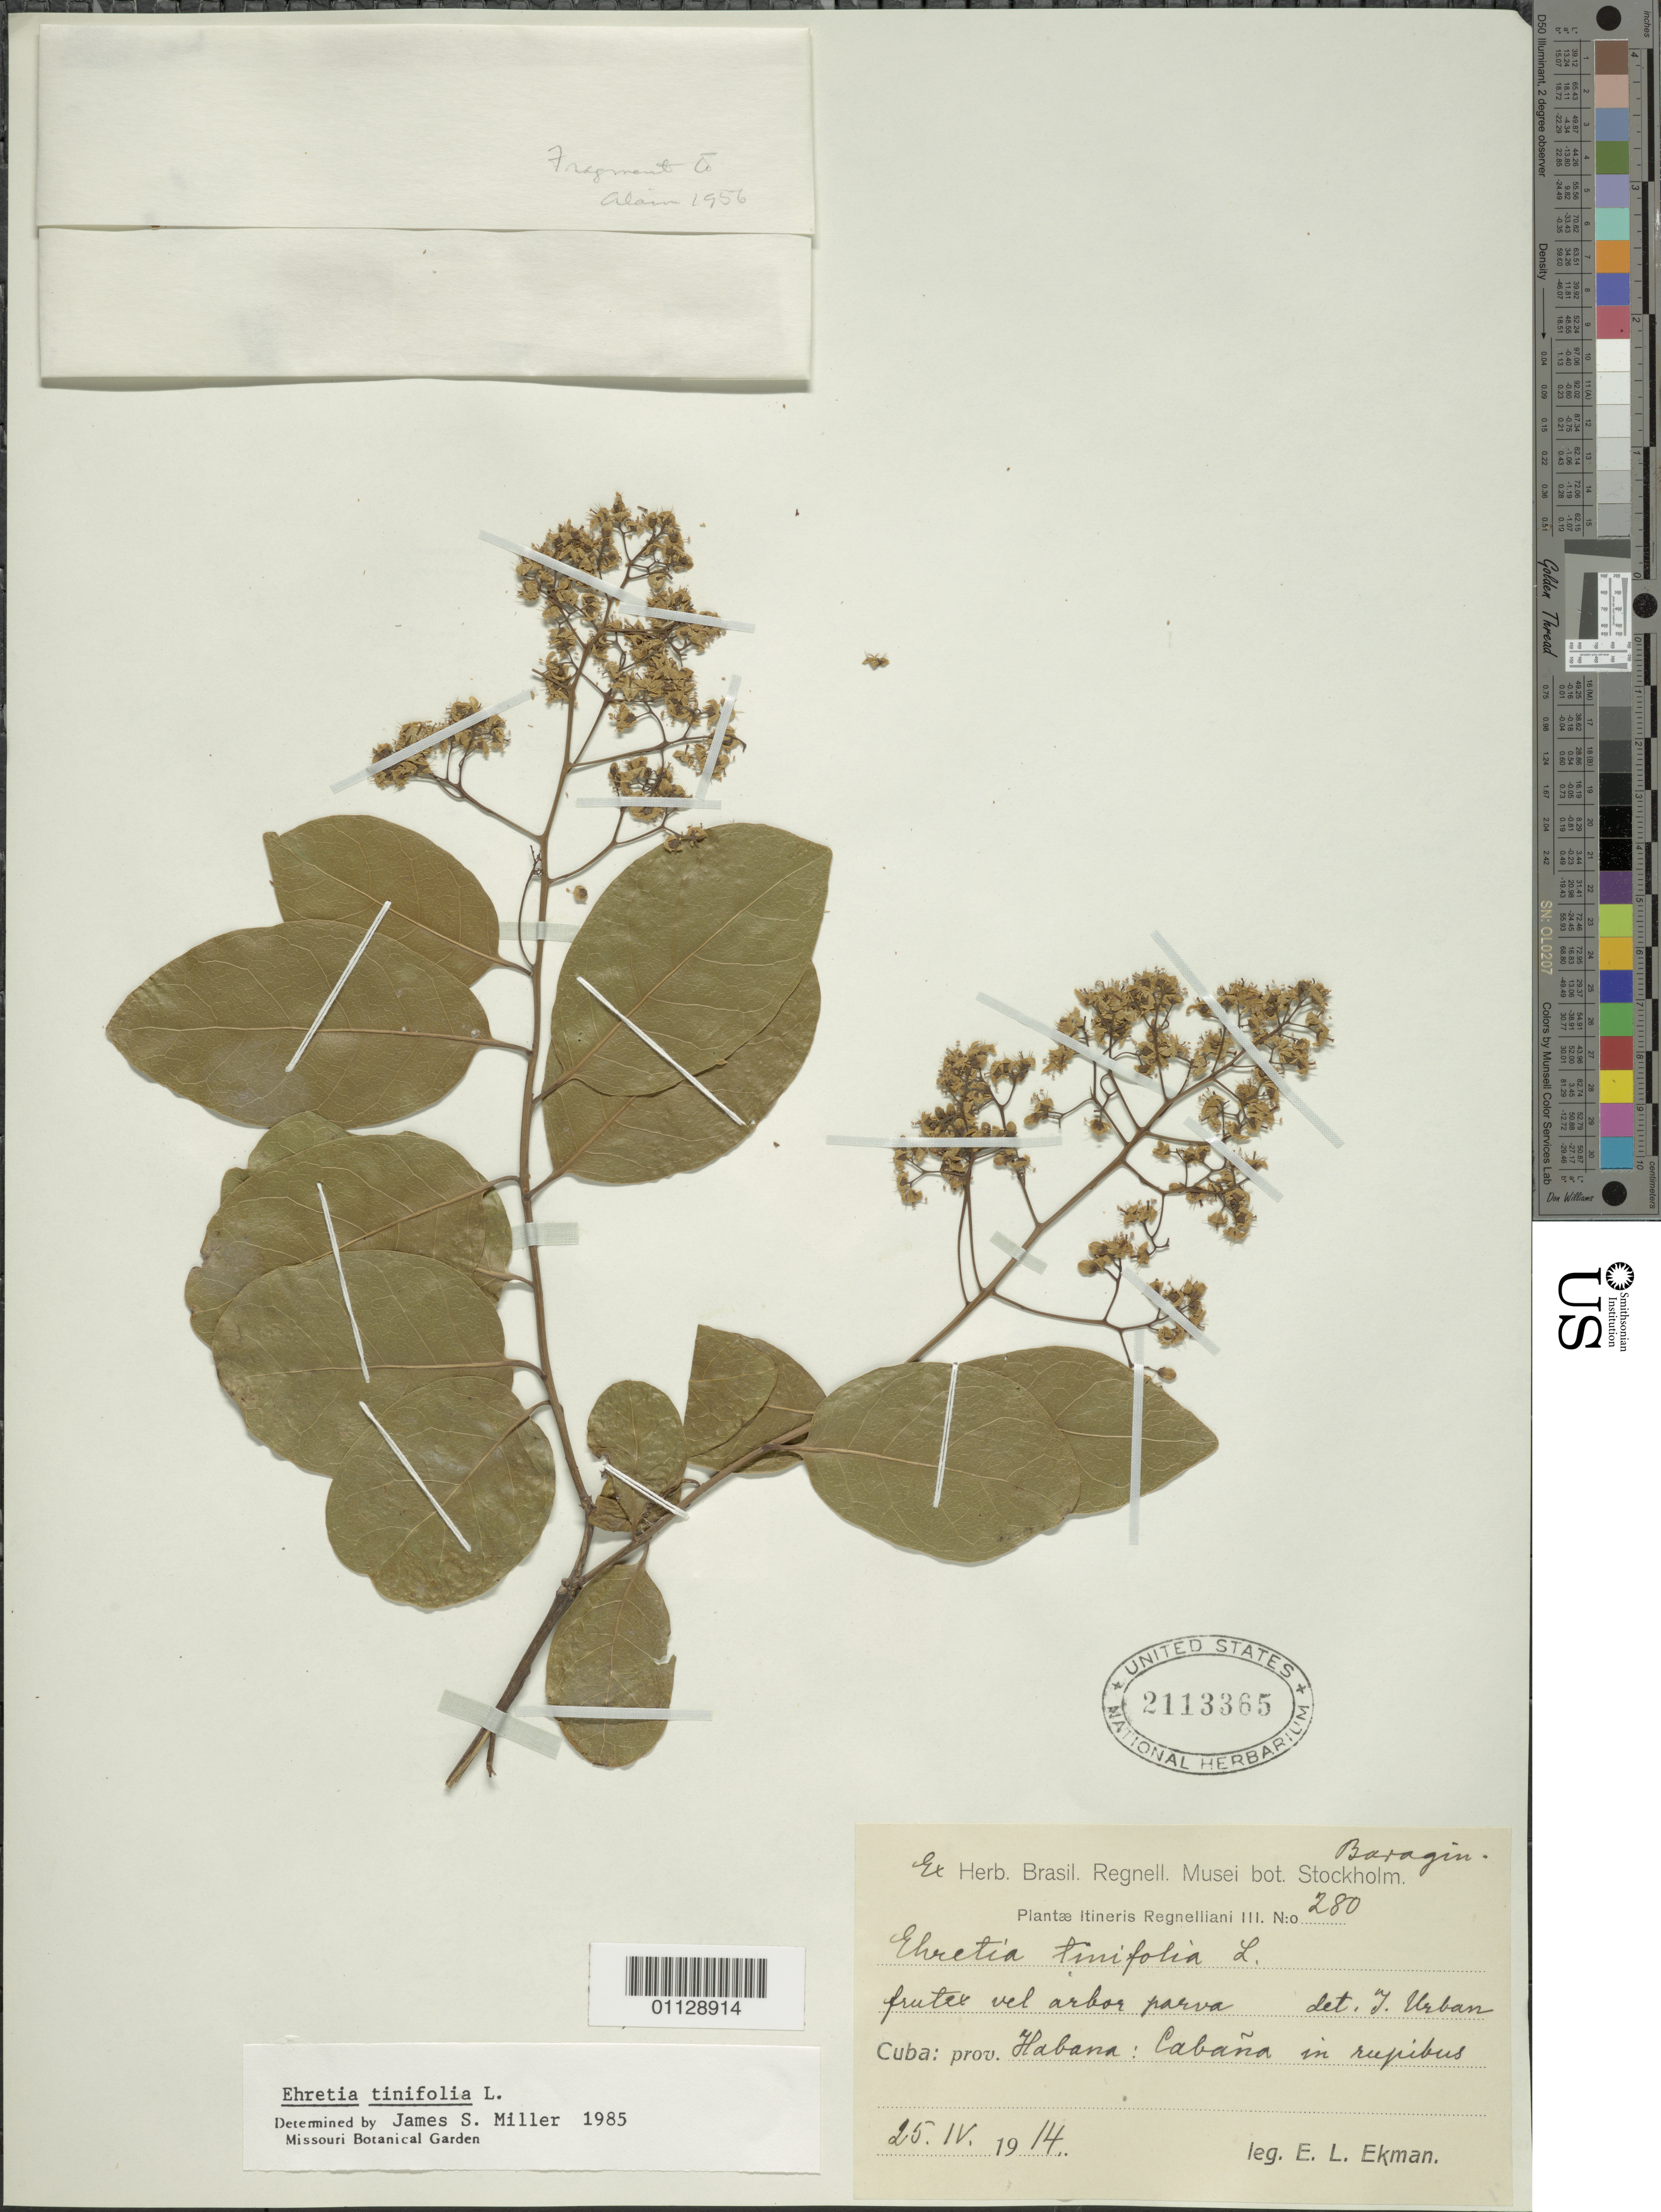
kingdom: Plantae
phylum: Tracheophyta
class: Magnoliopsida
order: Boraginales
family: Ehretiaceae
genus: Ehretia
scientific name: Ehretia tinifolia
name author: L.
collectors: E. L. Ekman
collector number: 280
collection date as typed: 25 Apr 1914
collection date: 1914-04-25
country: Cuba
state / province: La Habana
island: Cuba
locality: Cabana in rupibus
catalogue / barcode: US 2113365